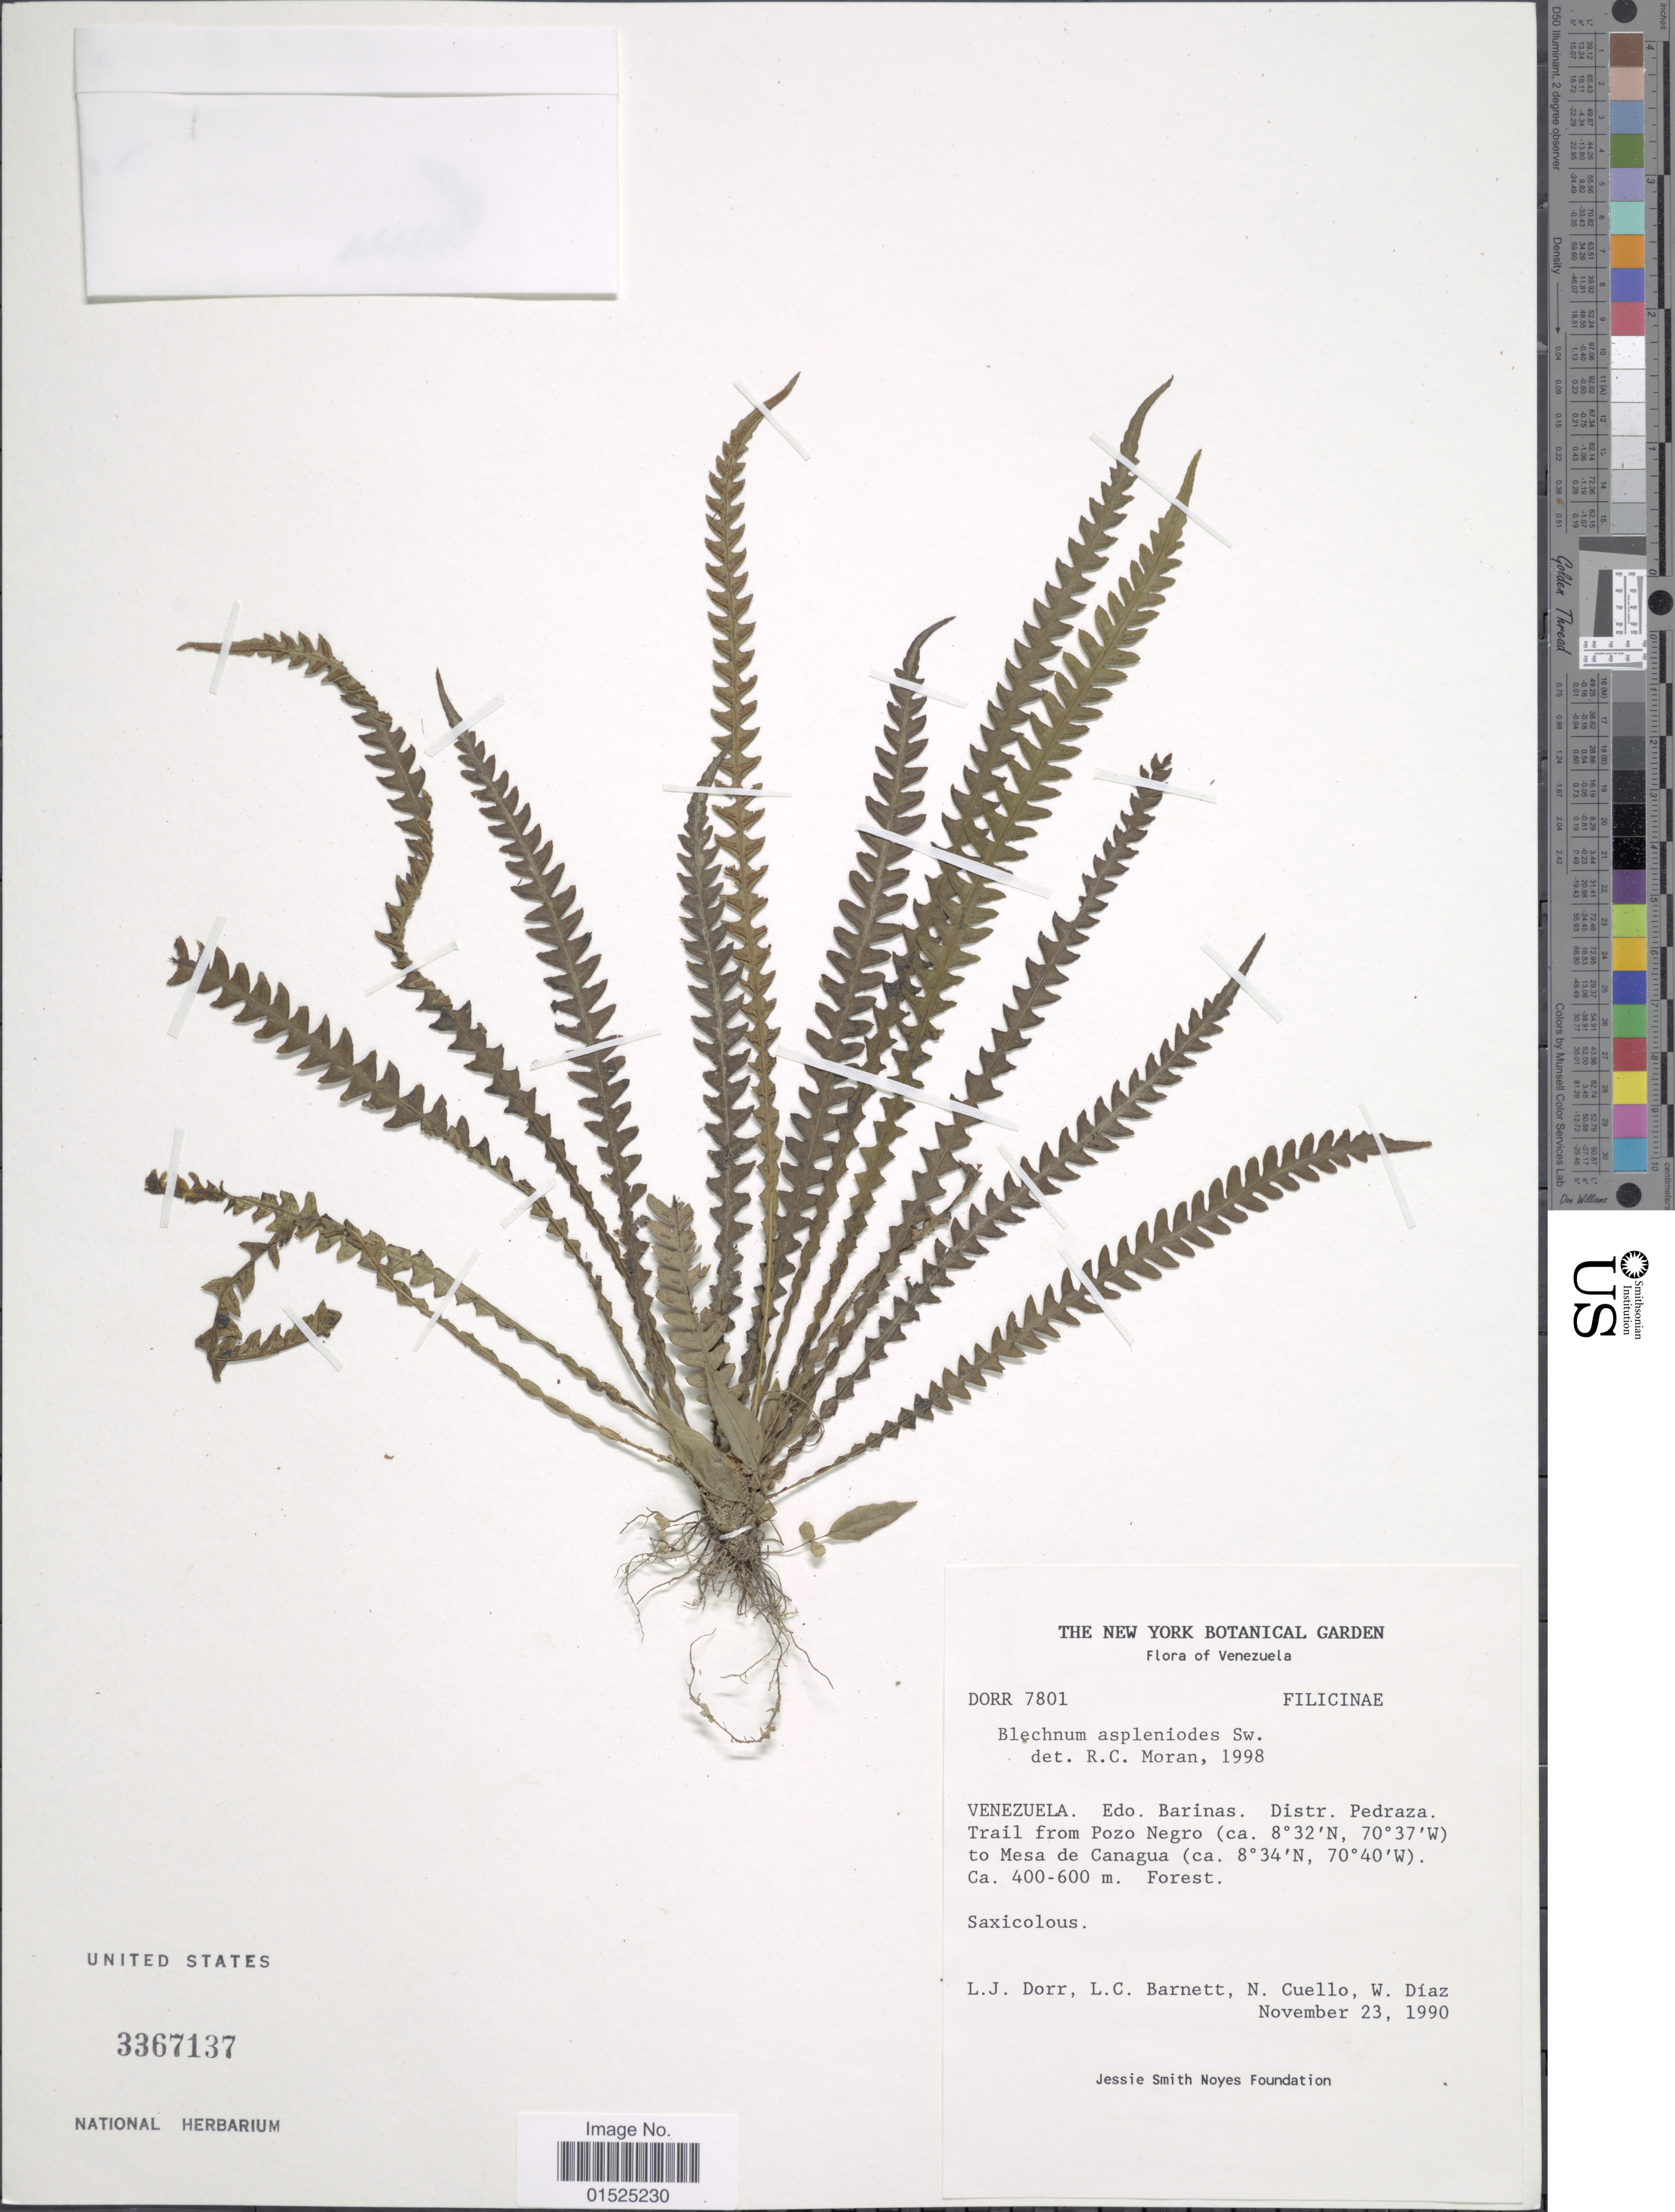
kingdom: Plantae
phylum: Tracheophyta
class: Polypodiopsida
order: Polypodiales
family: Blechnaceae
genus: Blechnum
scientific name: Blechnum asplenioides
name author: Sw.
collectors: L. J. Dorr, L. C. Barnett, N. L. Cuello & W. Díaz P.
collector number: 7801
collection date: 1990-11-23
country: Venezuela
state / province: Barinas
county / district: Pedraza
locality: Trail from Pozo Negro to Mesa de Canagua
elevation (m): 400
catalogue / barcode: US 3367137